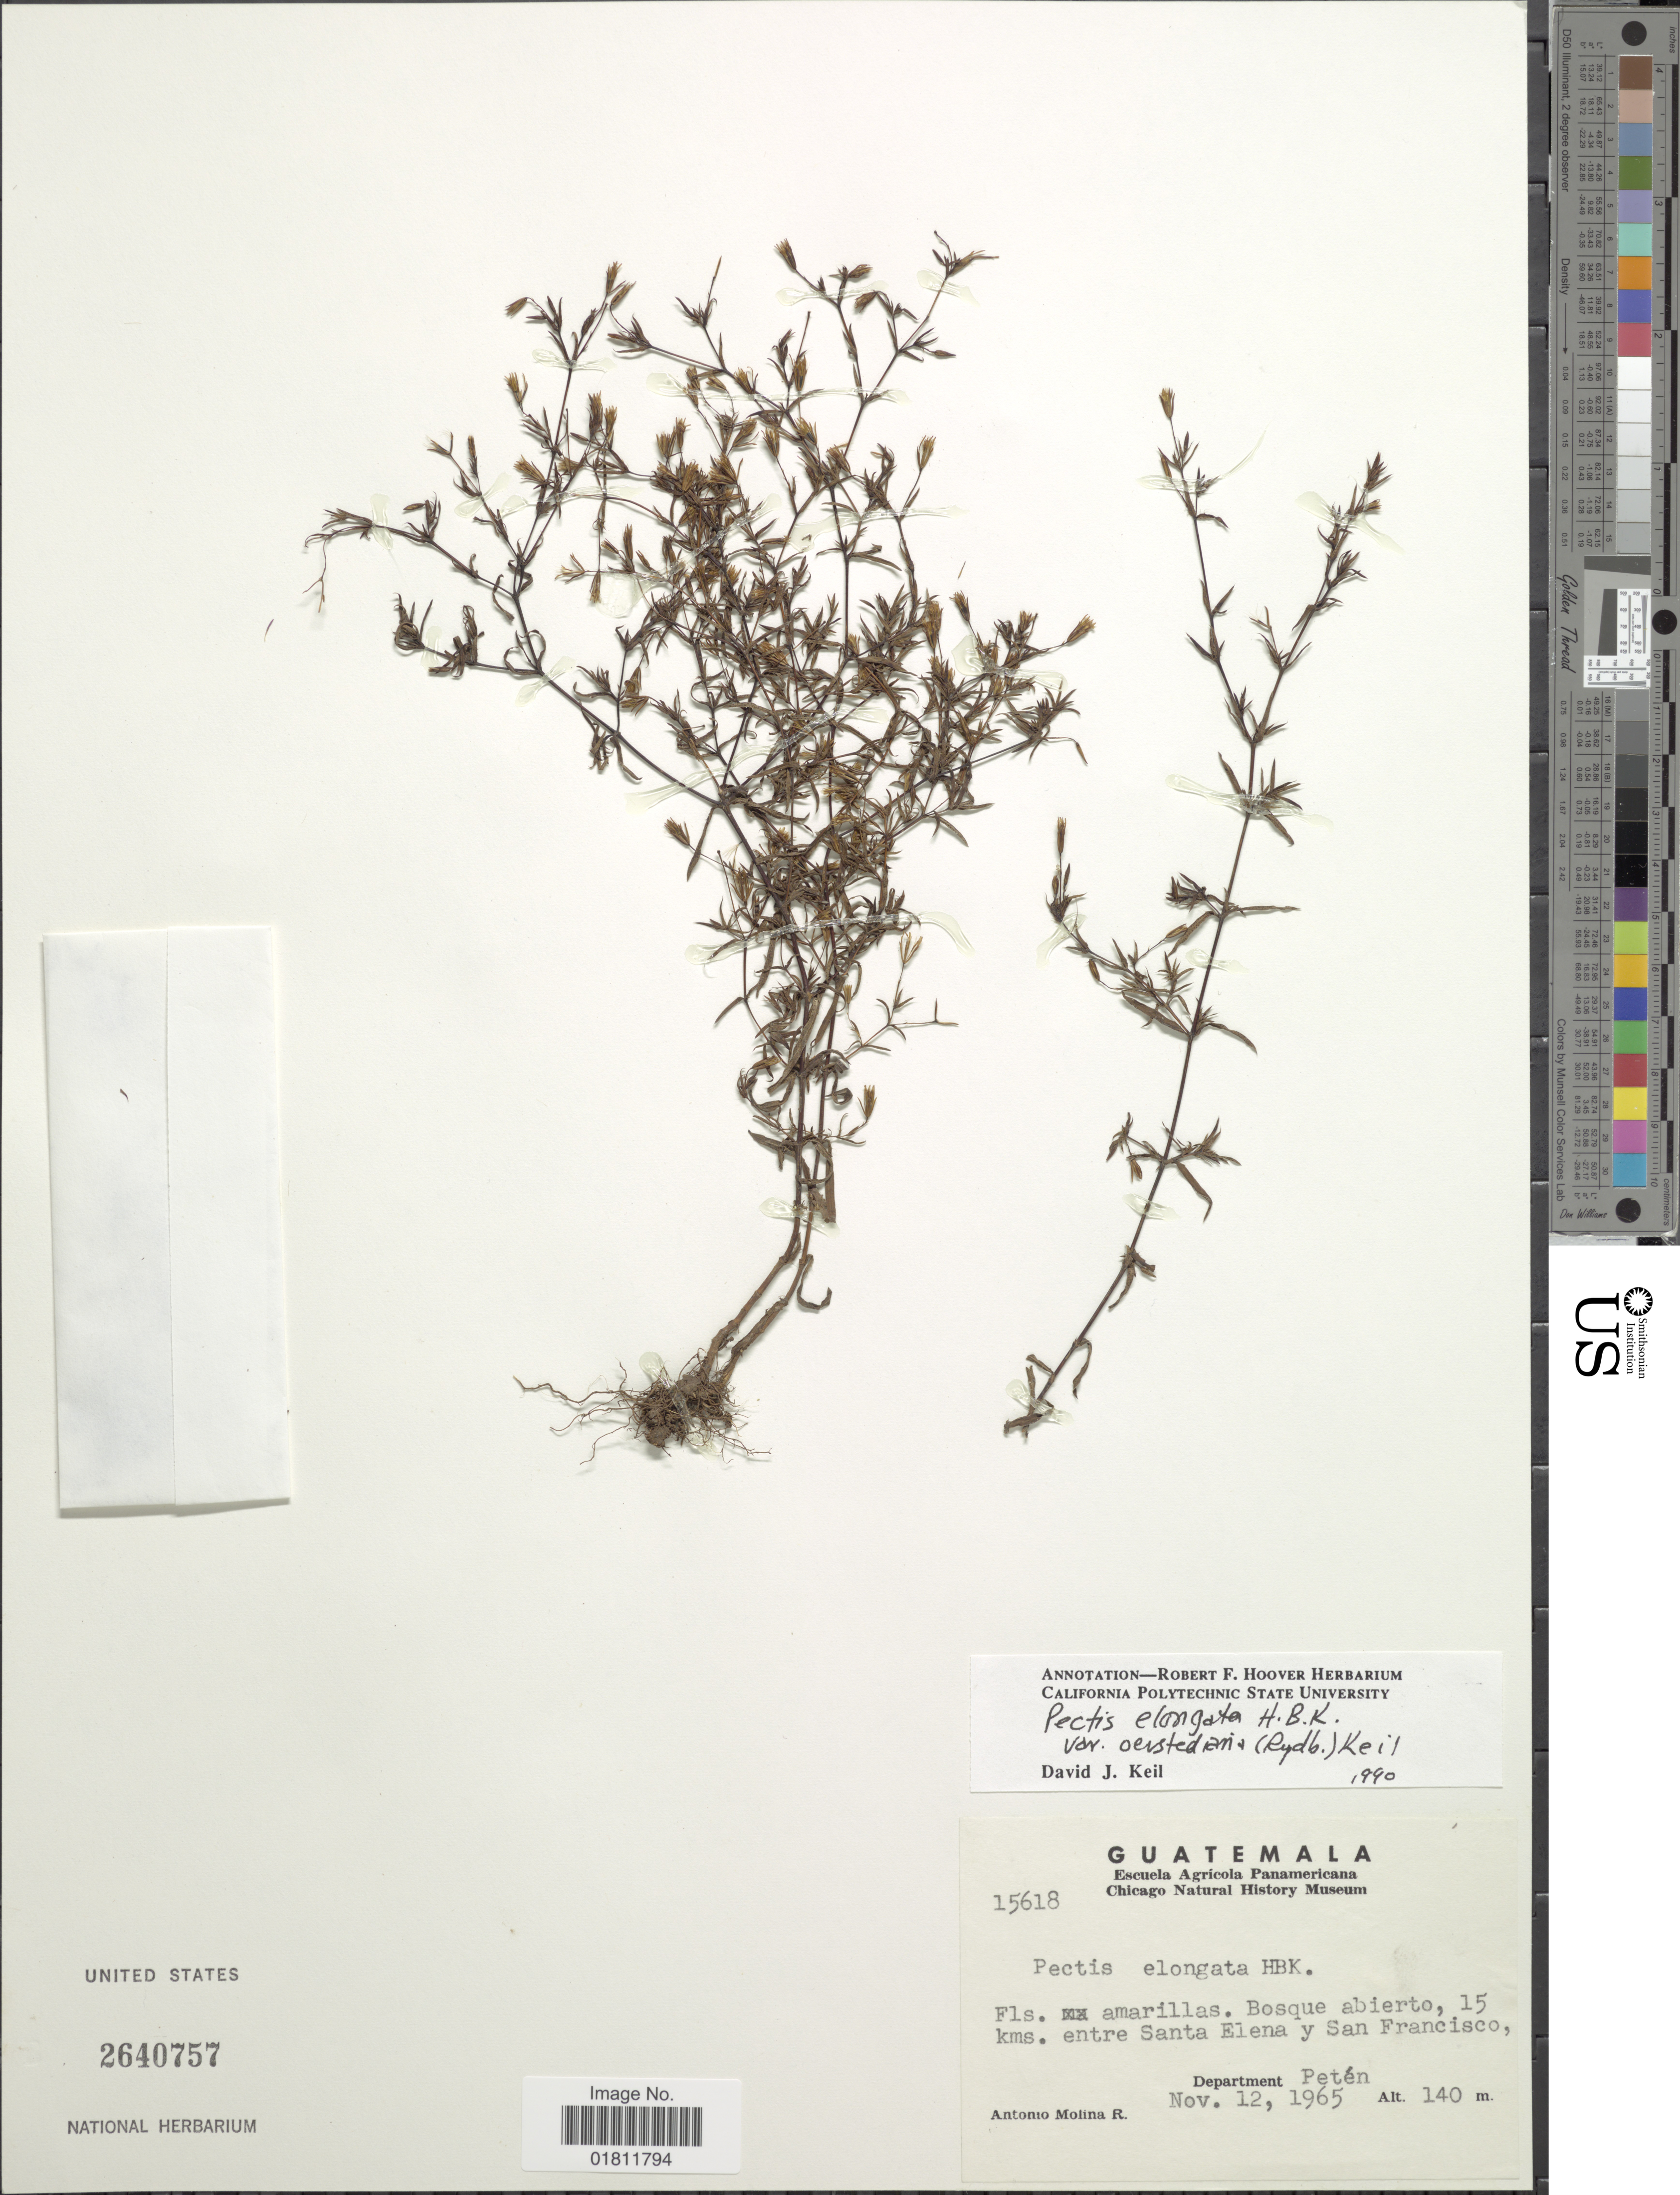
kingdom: Plantae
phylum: Tracheophyta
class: Magnoliopsida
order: Asterales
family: Asteraceae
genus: Pectis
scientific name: Pectis elongata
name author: Kunth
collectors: A. Molina R.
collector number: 15618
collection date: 1965-11-12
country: Guatemala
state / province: El Petén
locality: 15 kms. entre Santa Elena y San Francisco. Department Peten.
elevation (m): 140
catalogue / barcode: US 2640757